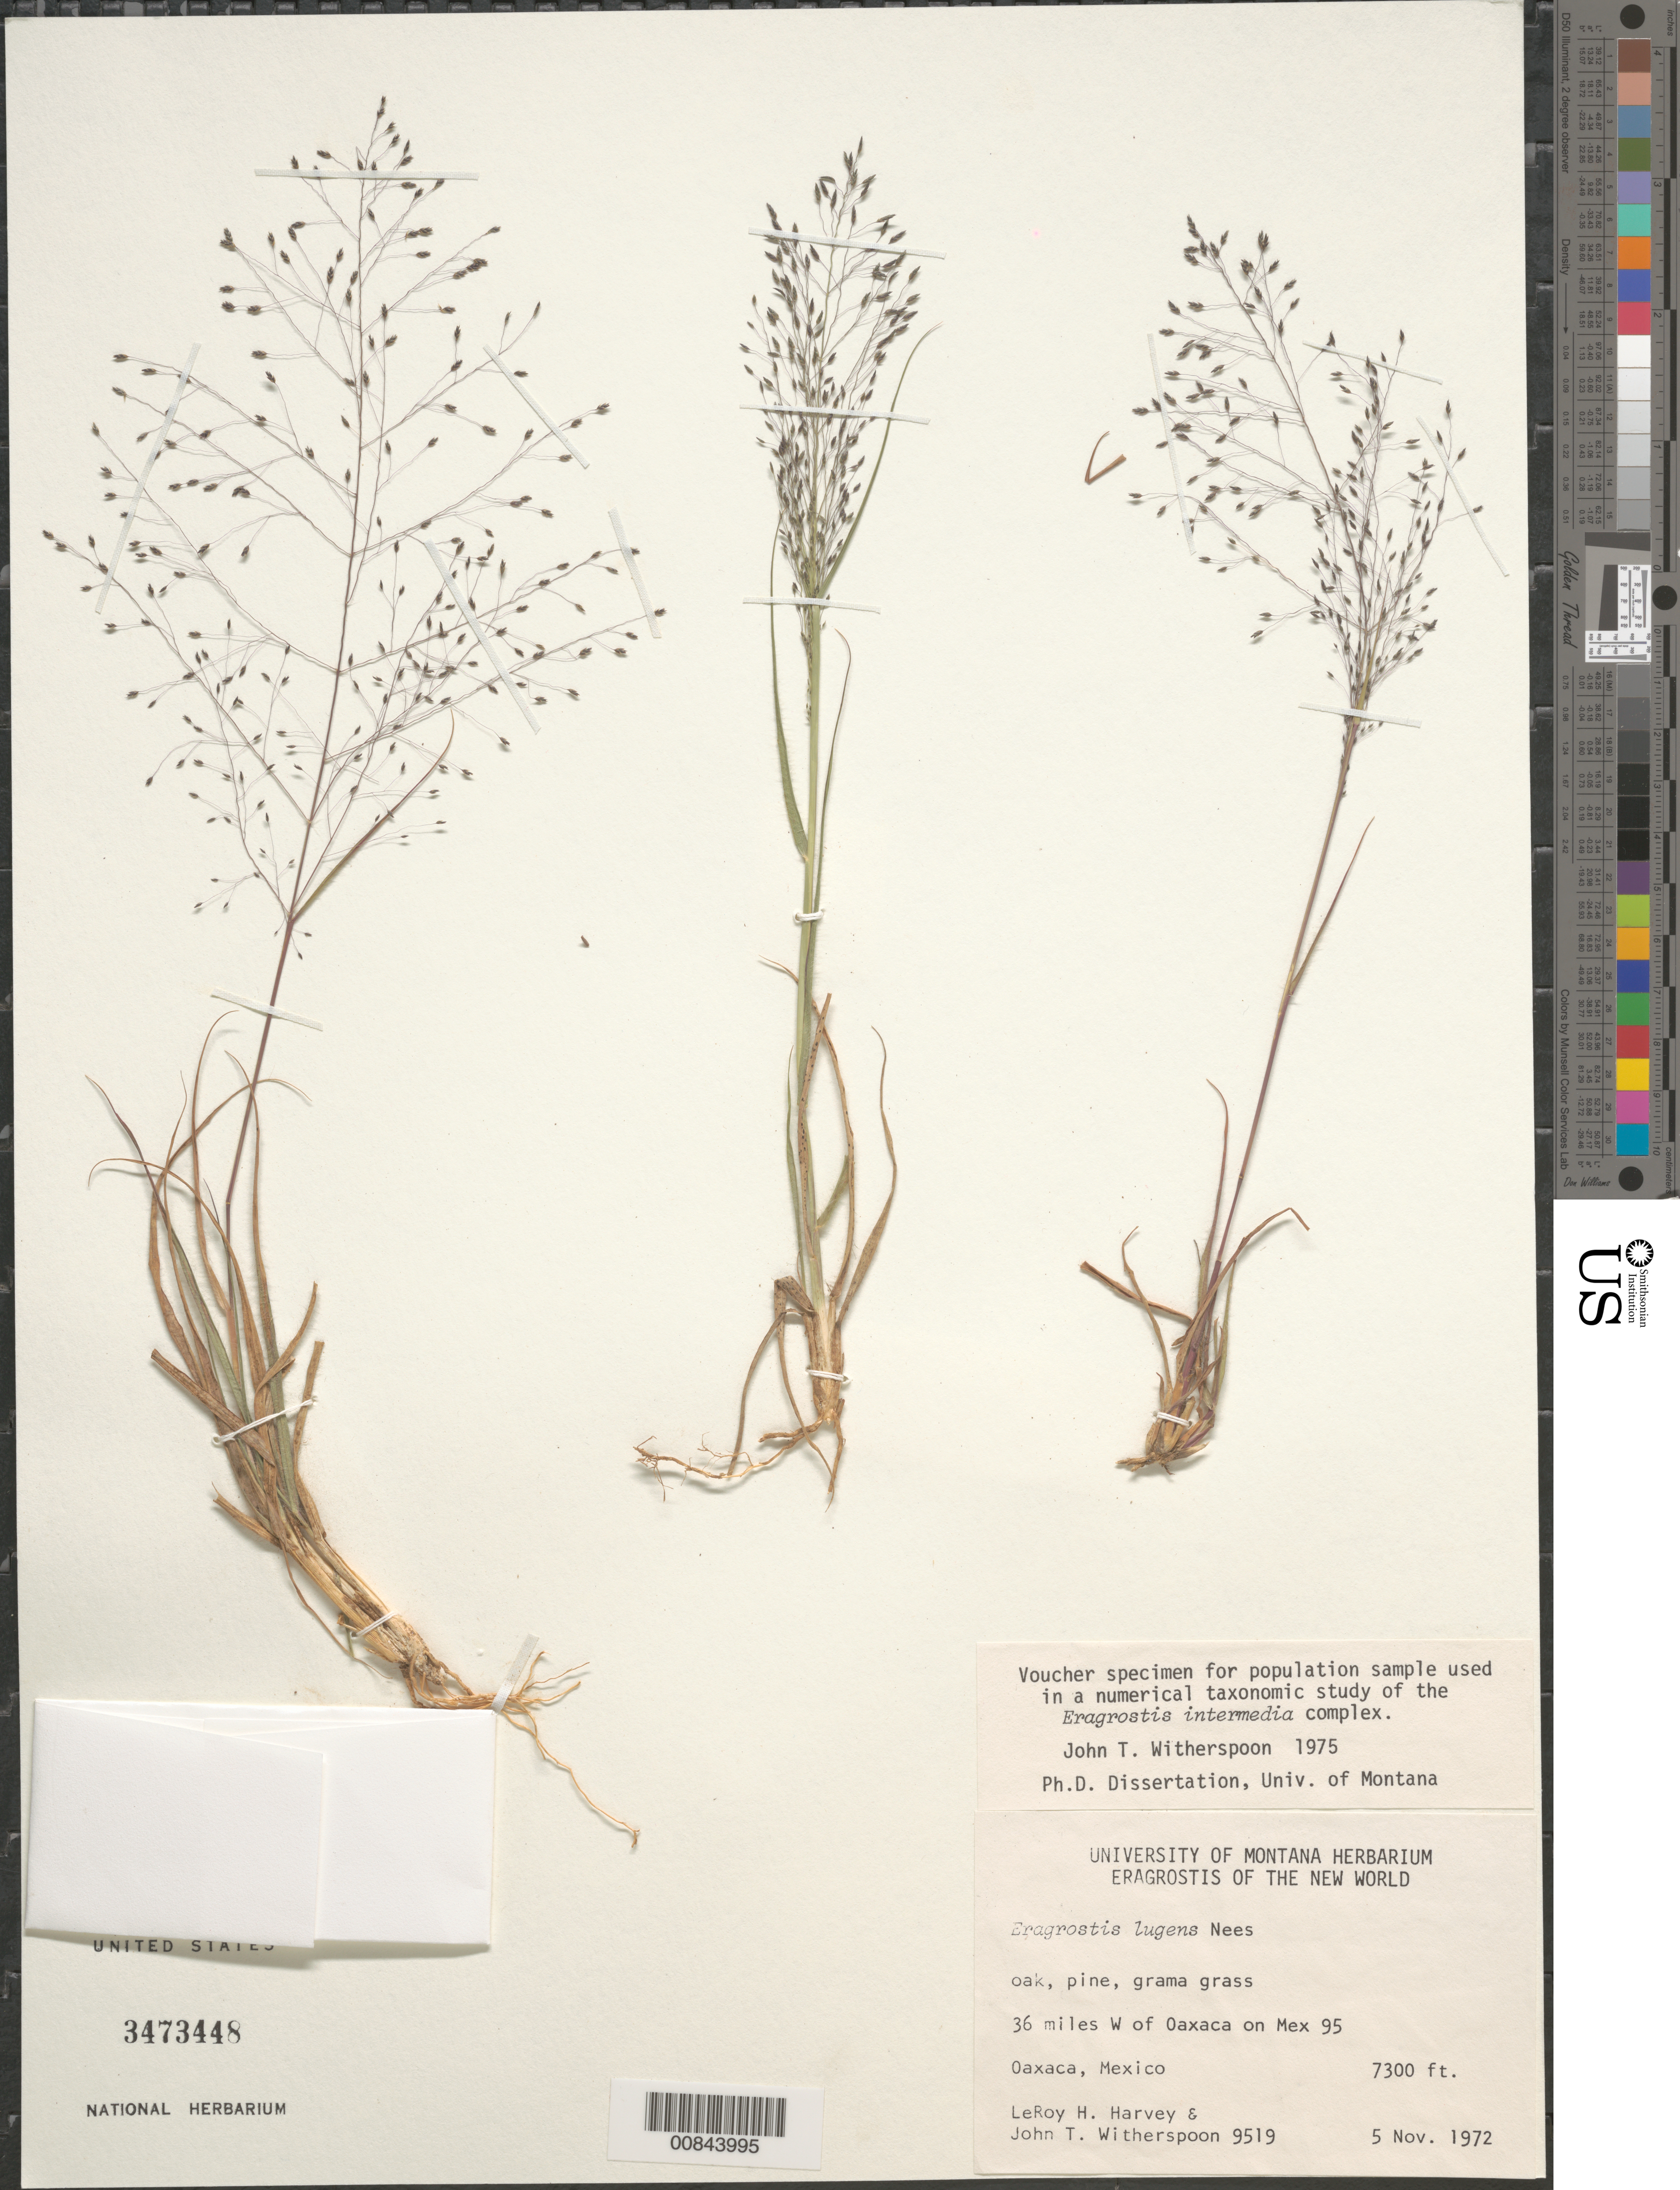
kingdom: Plantae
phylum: Tracheophyta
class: Liliopsida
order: Poales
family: Poaceae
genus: Eragrostis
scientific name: Eragrostis lugens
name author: Nees in Mart.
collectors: L. H. Harvey & J. Witherspoon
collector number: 9519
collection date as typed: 05 Nov 1972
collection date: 1972-11-05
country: Mexico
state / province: Oaxaca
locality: W of Oaxaca on Mex 95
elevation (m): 2225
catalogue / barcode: US 3473448